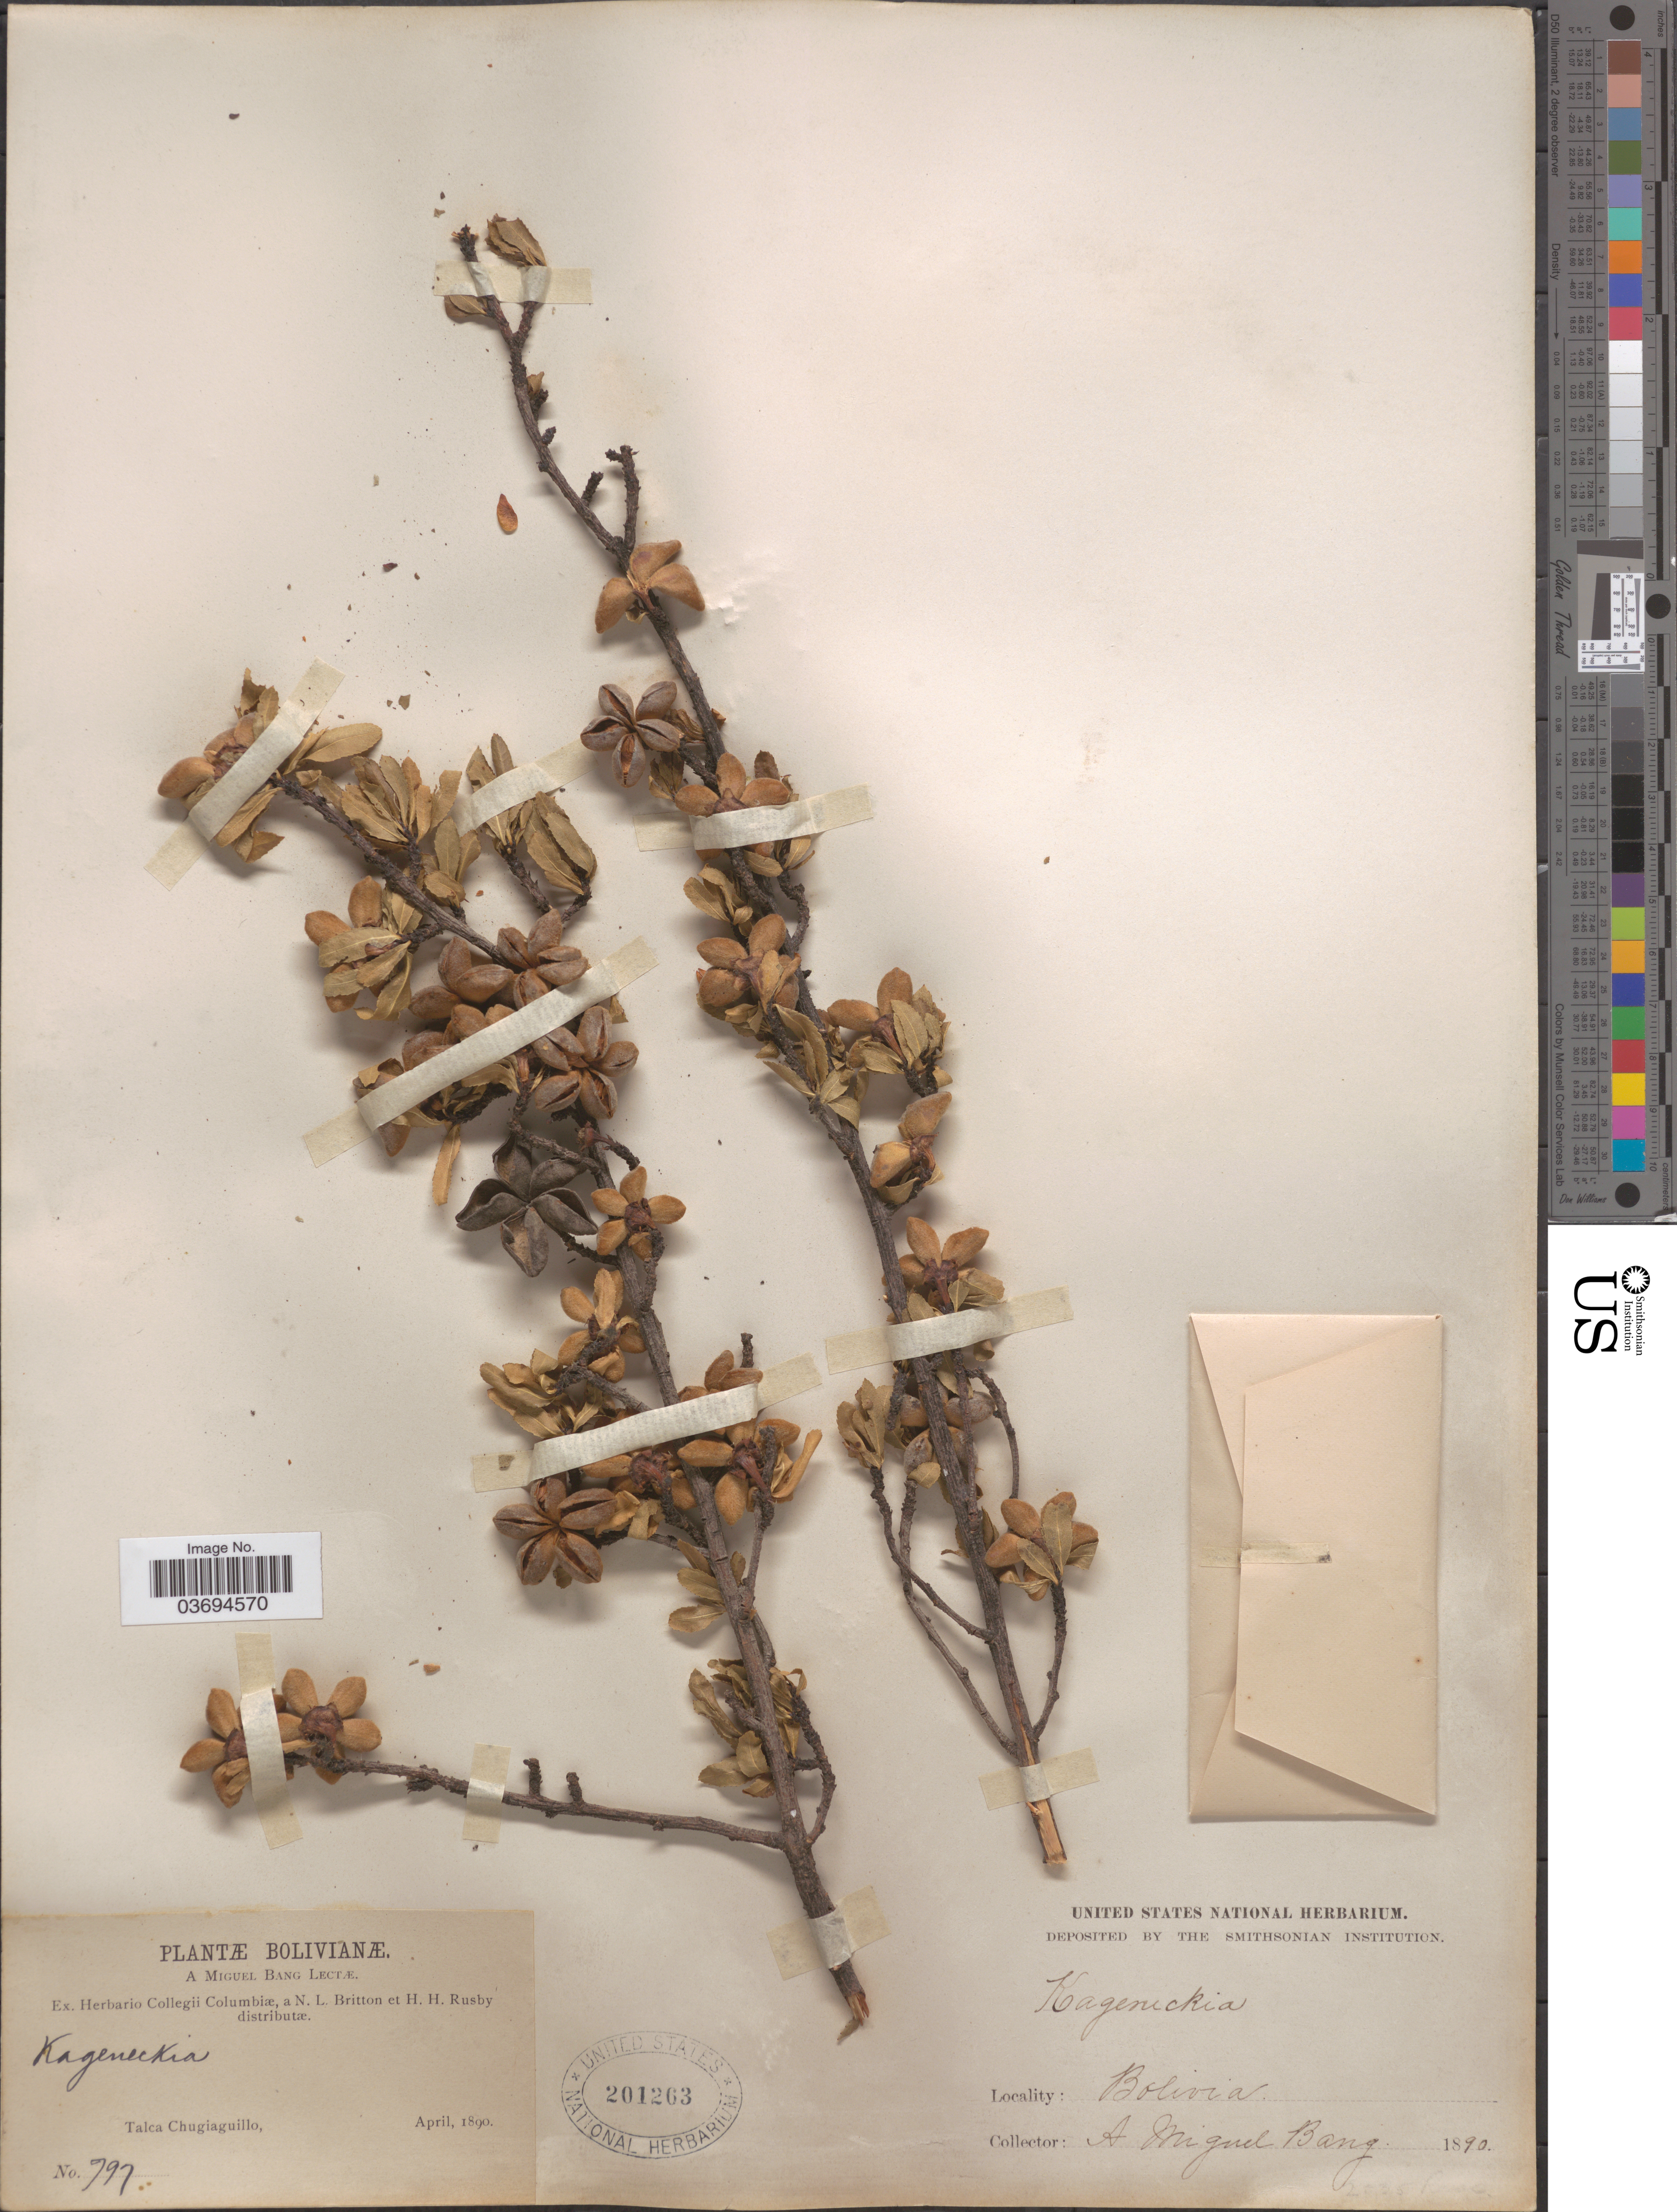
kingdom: Plantae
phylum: Tracheophyta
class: Magnoliopsida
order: Rosales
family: Rosaceae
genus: Kageneckia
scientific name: Kageneckia lanceolata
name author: Ruiz & Pav.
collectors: M. Bang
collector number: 797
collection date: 1890-04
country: Bolivia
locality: Talca Chugiaguillo.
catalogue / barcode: US 201263